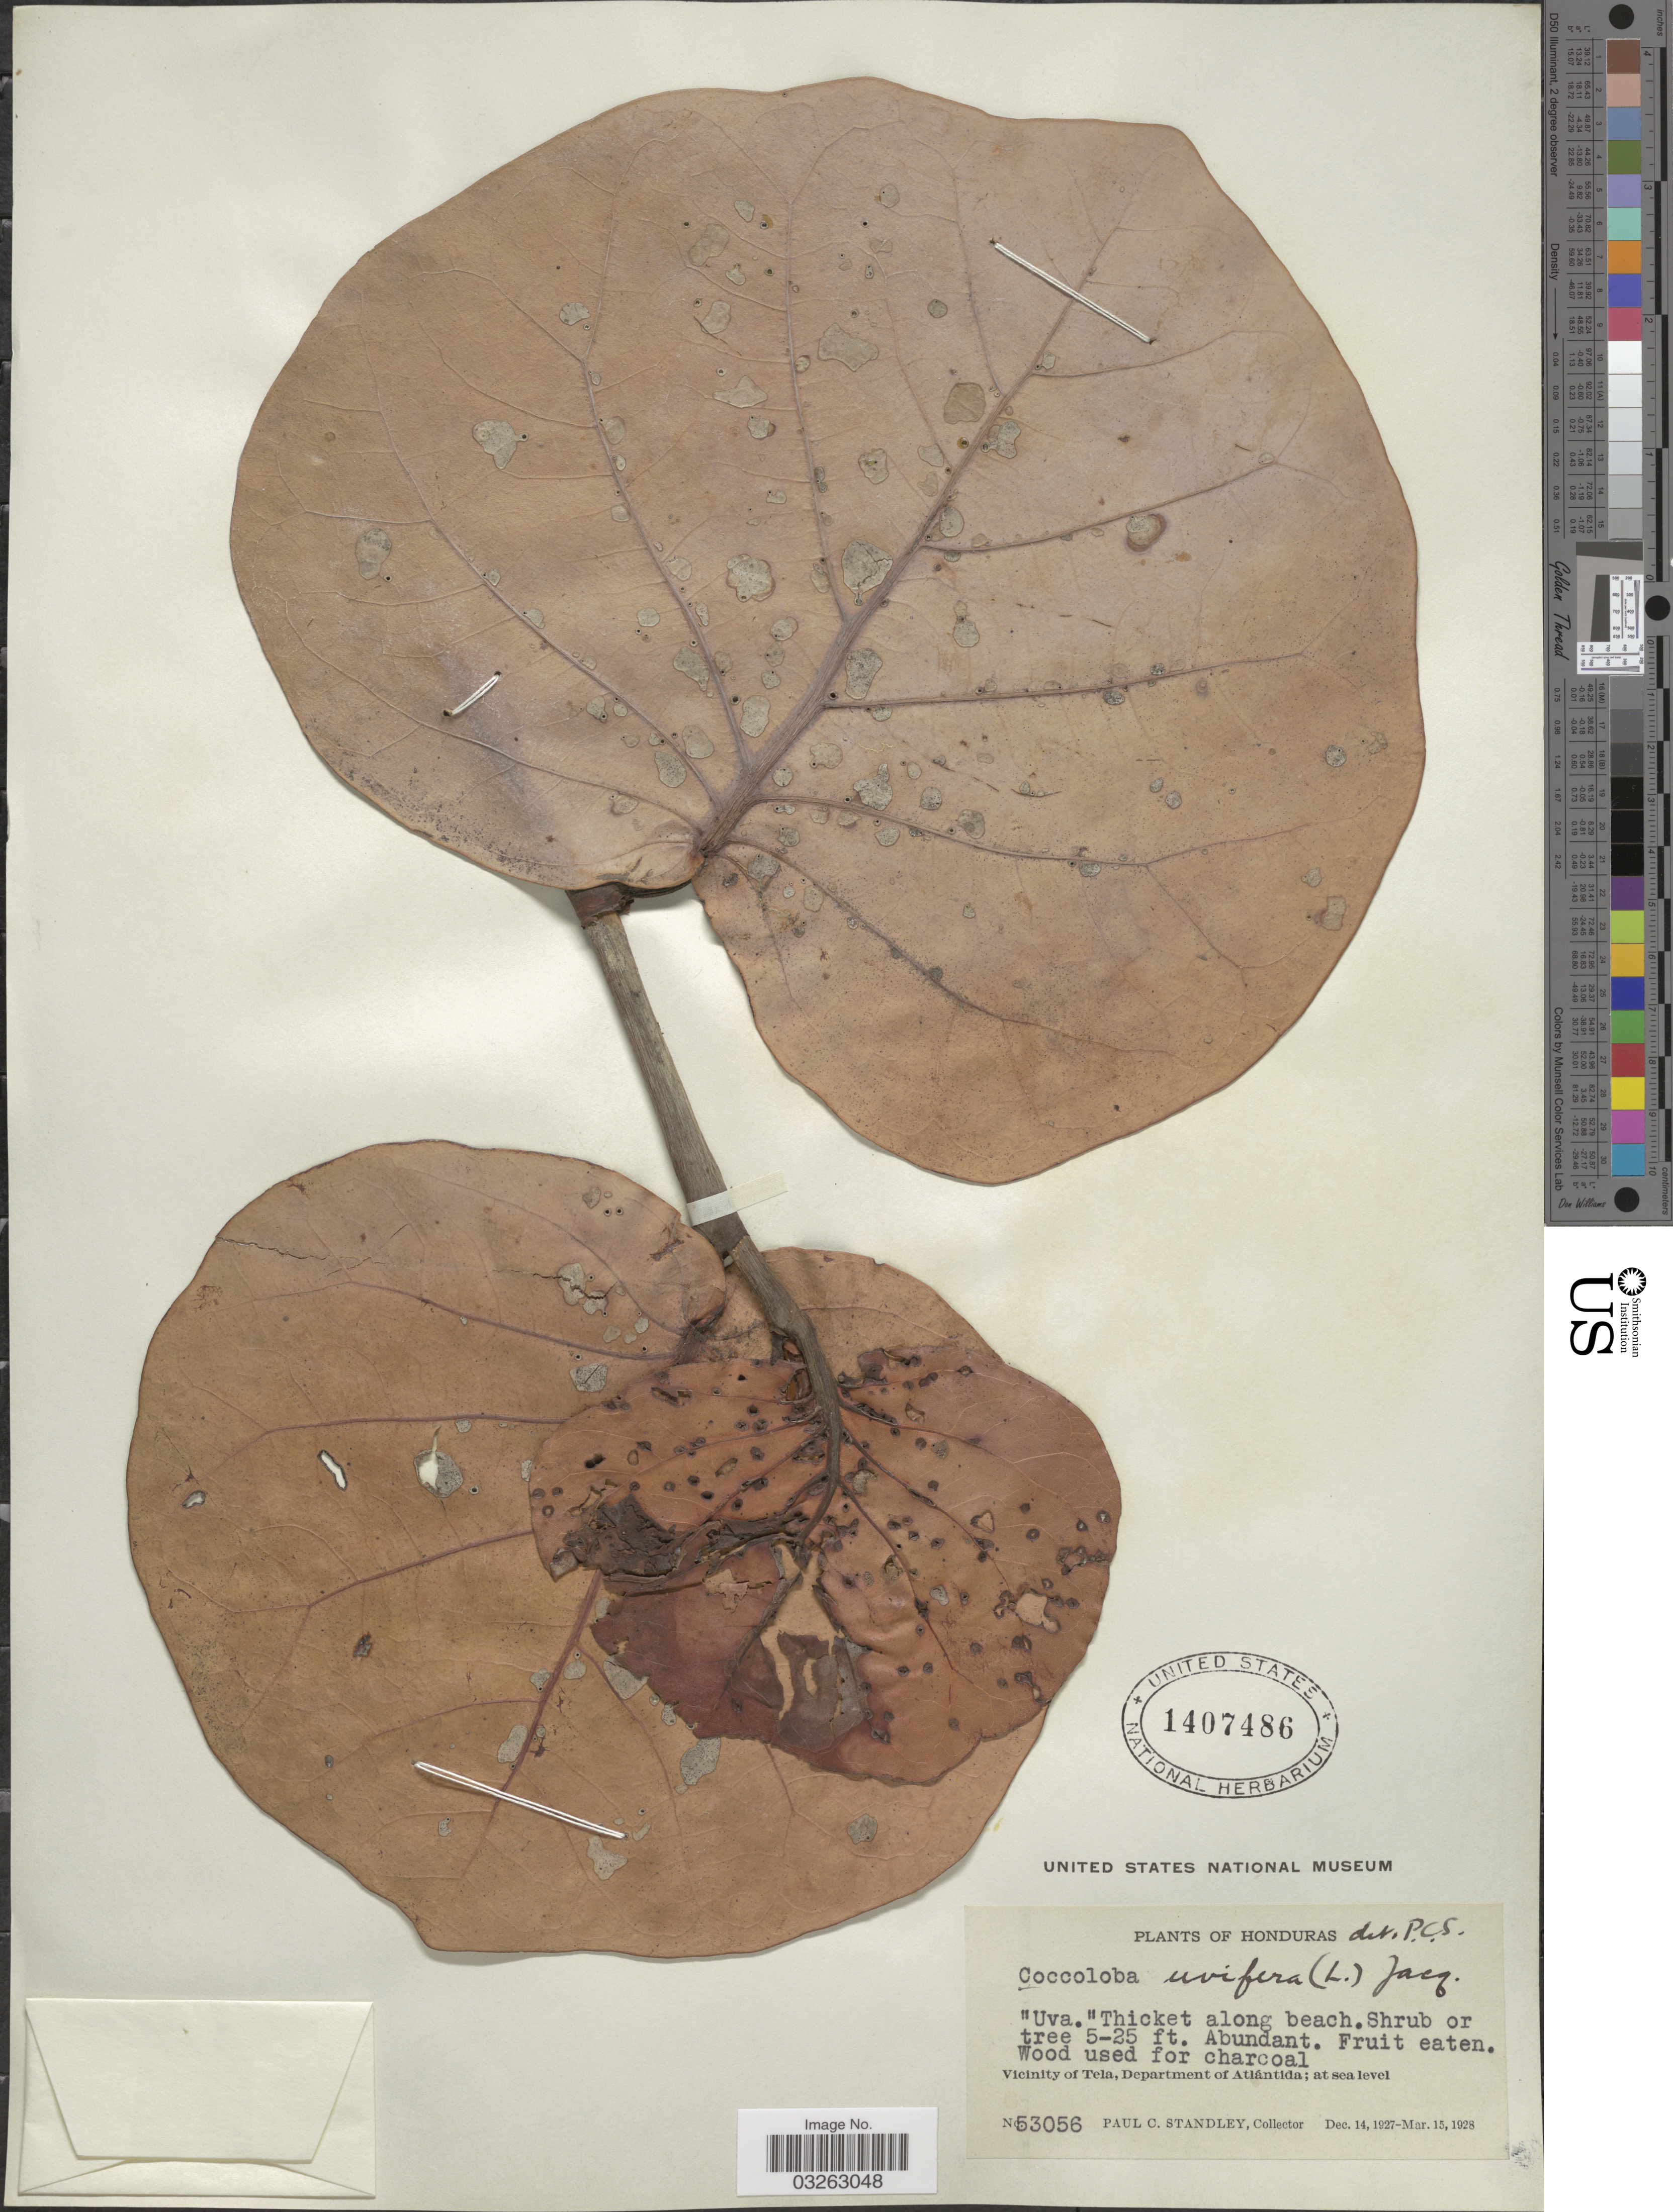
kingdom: Plantae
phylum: Tracheophyta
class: Magnoliopsida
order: Caryophyllales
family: Polygonaceae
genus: Coccoloba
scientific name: Coccoloba uvifera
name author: L.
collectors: P. C. Standley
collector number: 53056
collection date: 1927-12-14/1928-03-15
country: Honduras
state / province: Atlántida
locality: Vicinity of Tela, Department of Atlántida.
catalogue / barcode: US 1407486